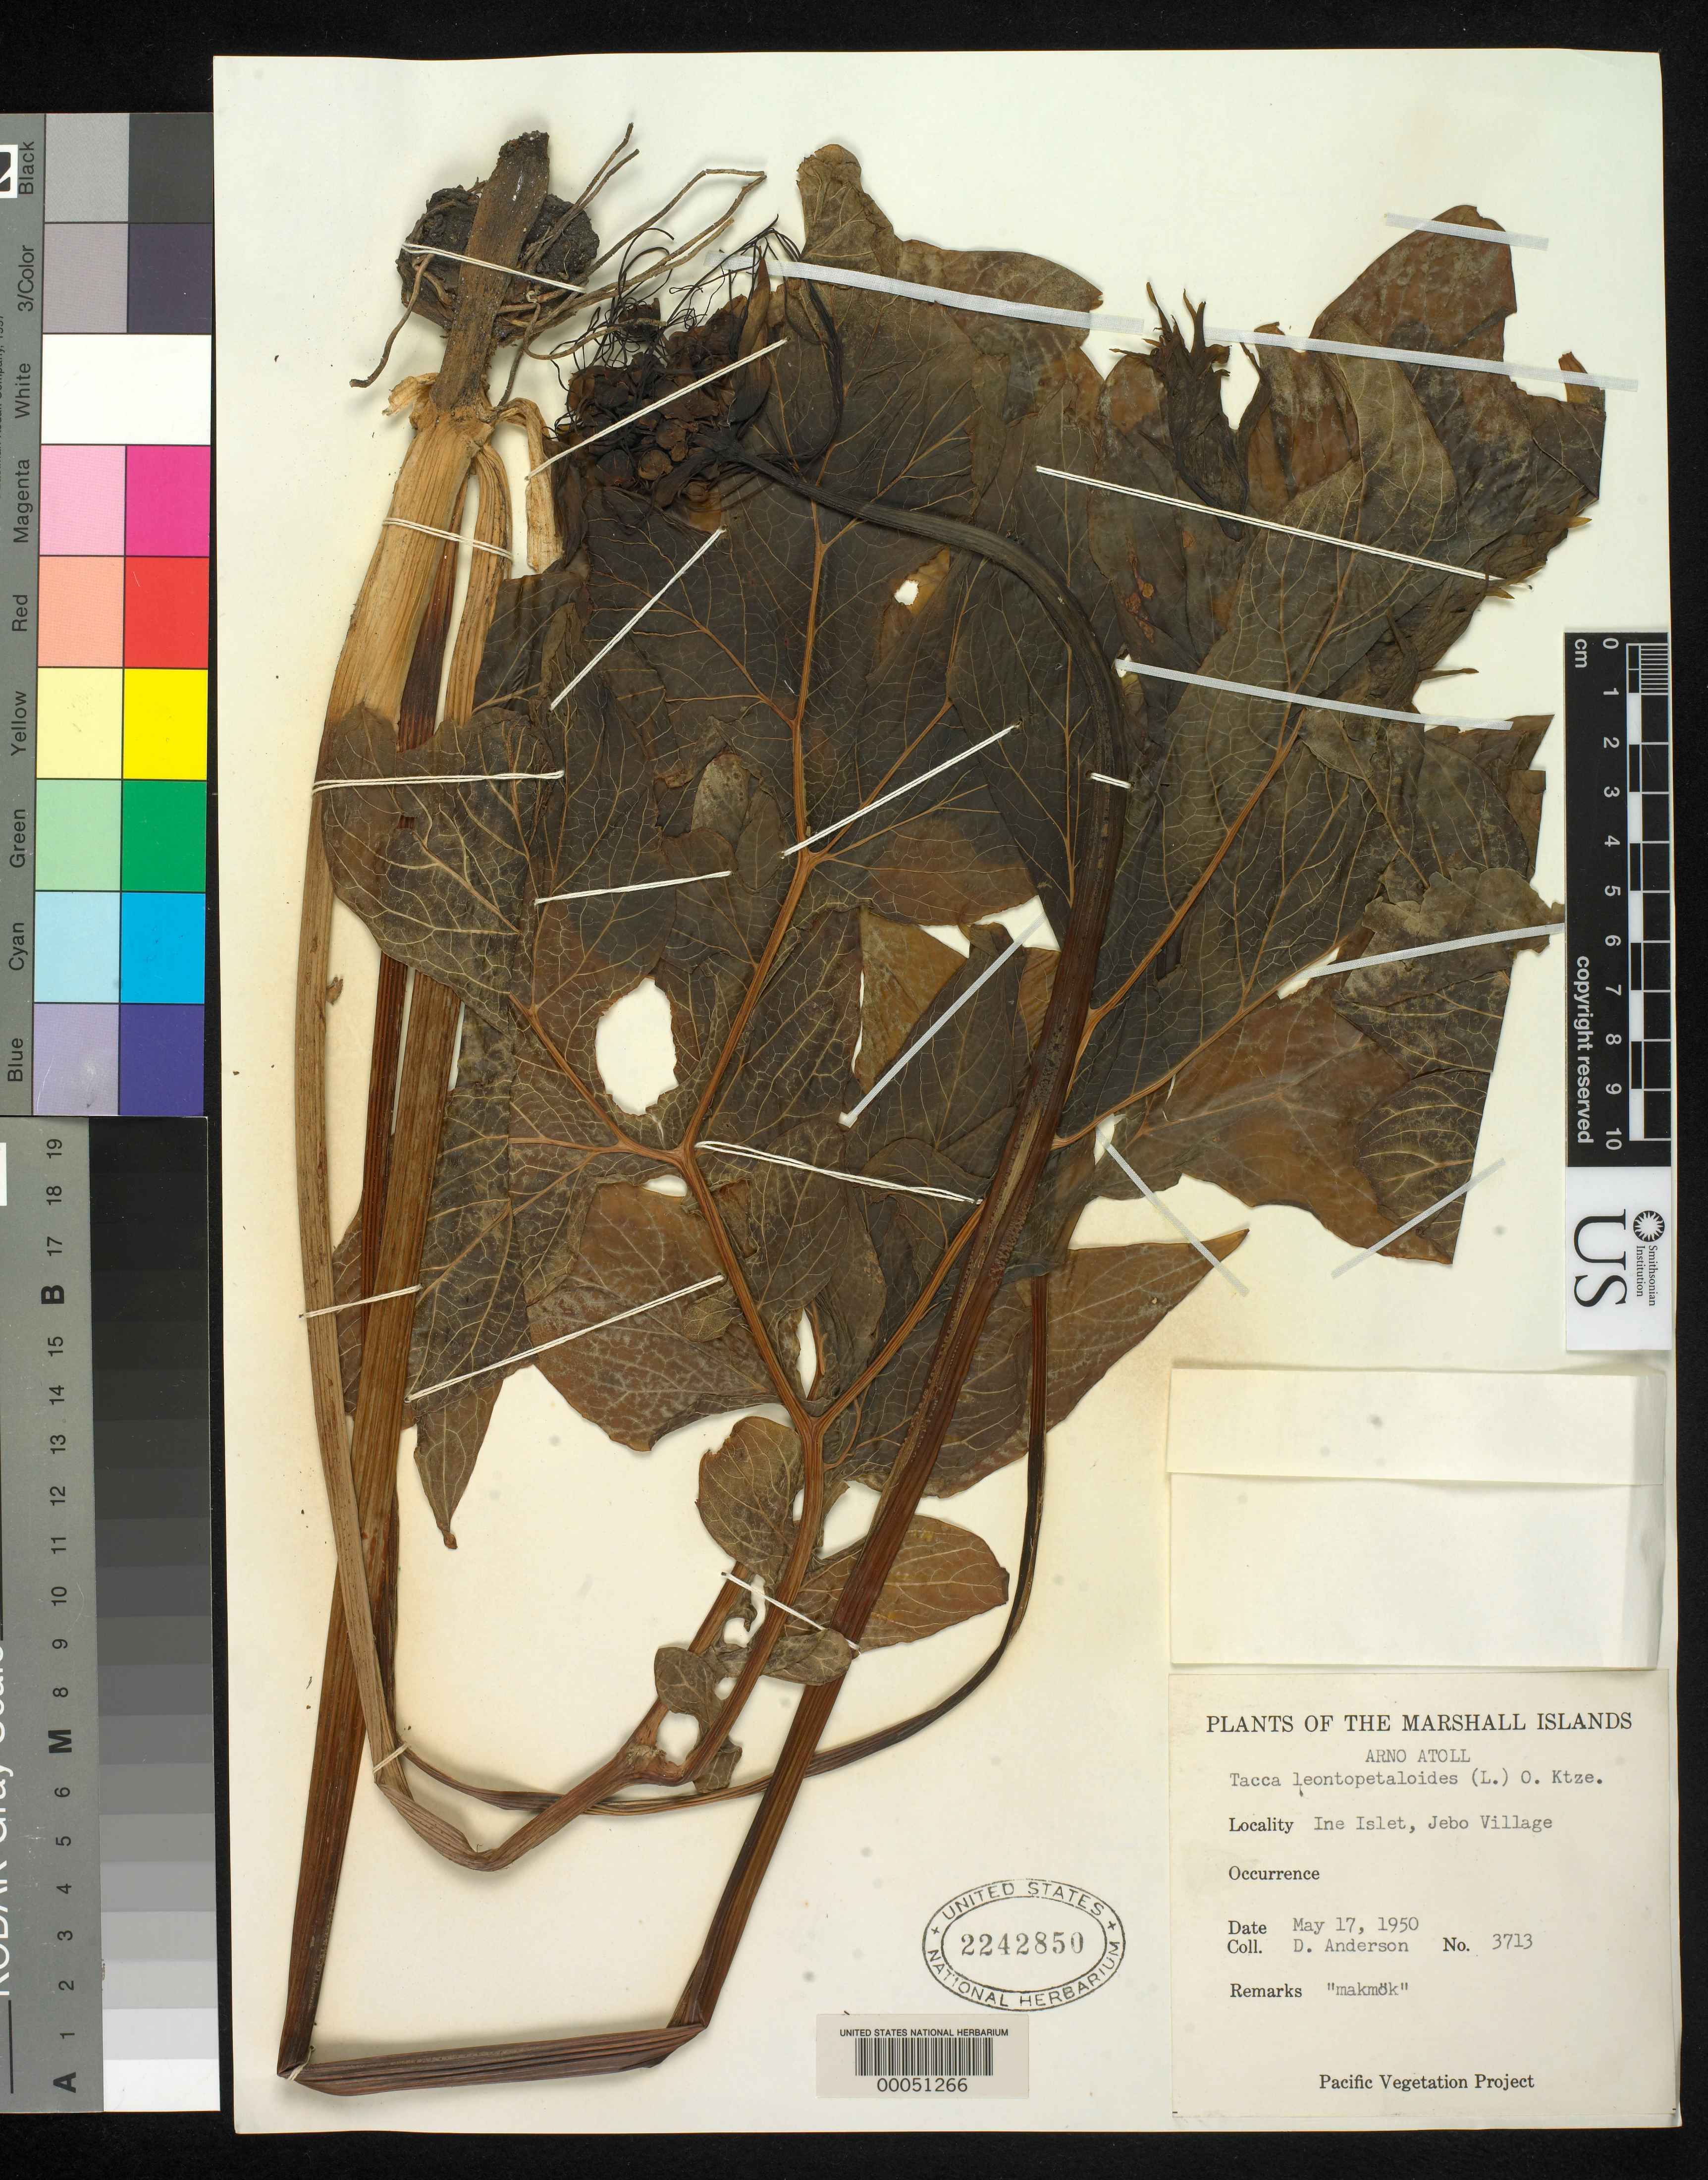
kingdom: Plantae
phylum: Tracheophyta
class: Liliopsida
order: Dioscoreales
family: Dioscoreaceae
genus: Tacca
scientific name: Tacca leontopetaloides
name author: (L.) Kuntze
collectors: D. Anderson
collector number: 3713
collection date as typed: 17 May 1950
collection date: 1950-05-17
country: Marshall Islands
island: Arno Atoll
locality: Ine Islet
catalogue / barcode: US 2242850